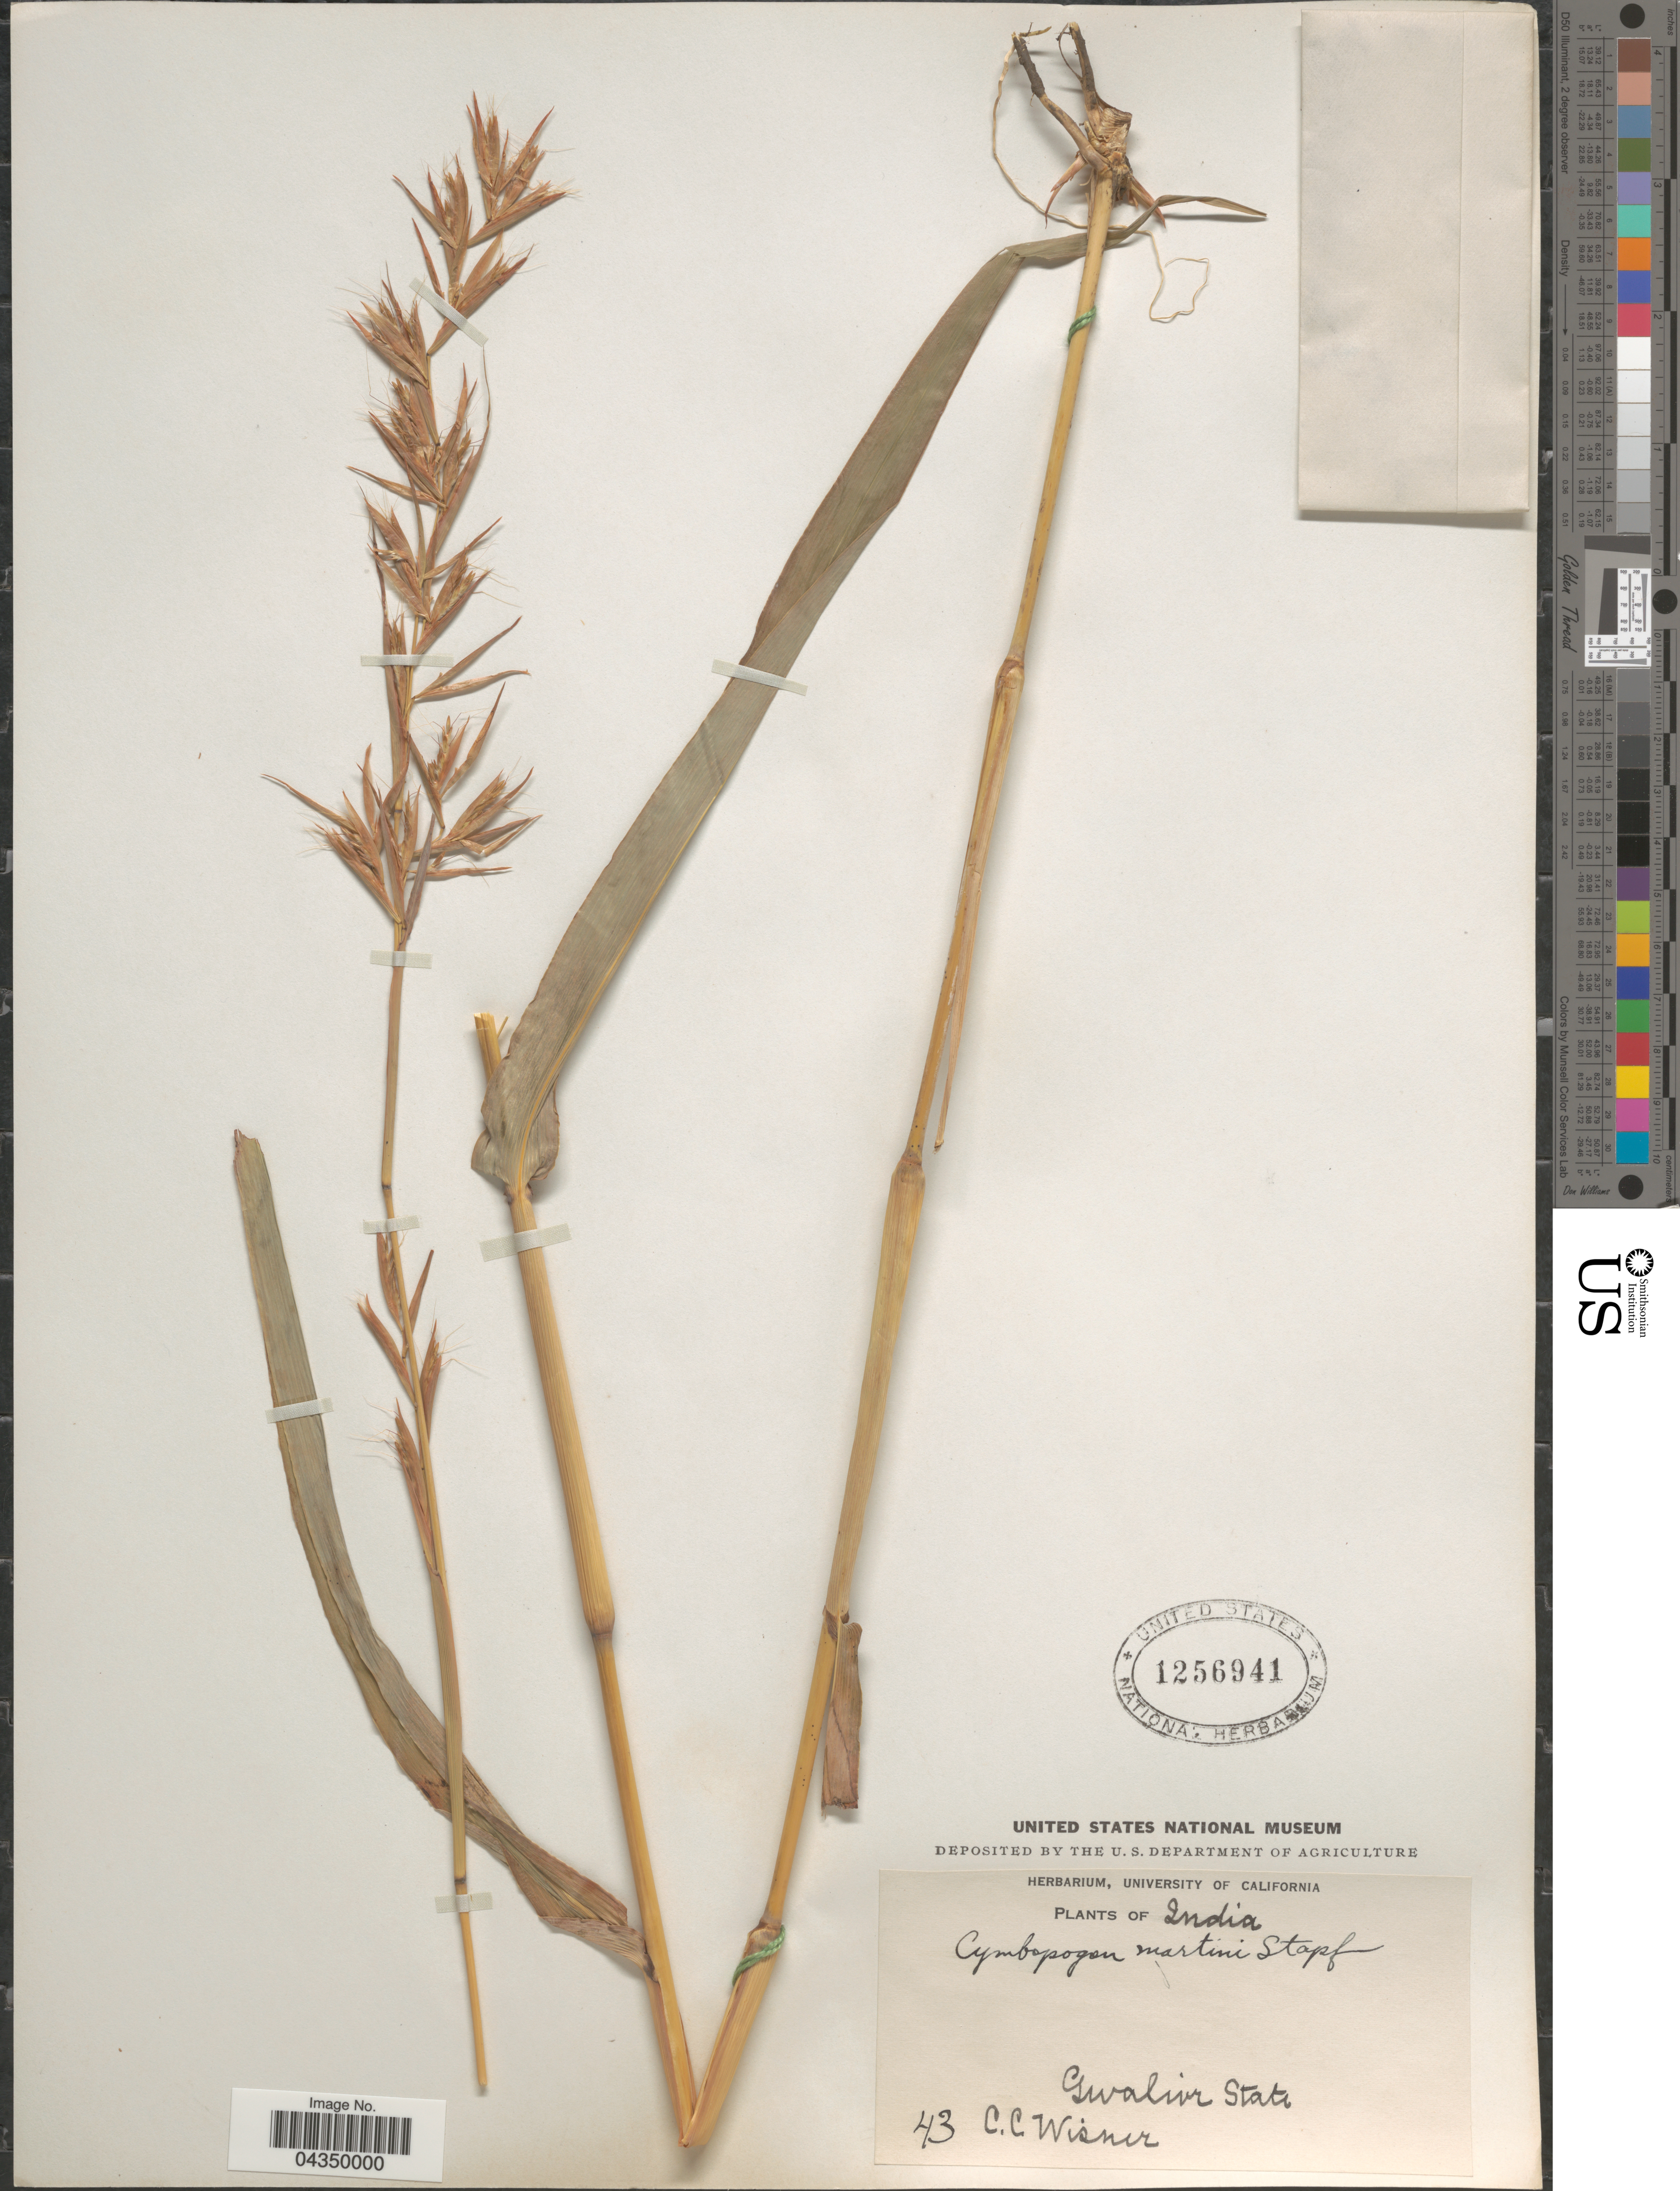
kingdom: Plantae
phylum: Tracheophyta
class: Liliopsida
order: Poales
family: Poaceae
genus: Cymbopogon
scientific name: Cymbopogon martini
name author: (Roxb.) Stapf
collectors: C. Wisner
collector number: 43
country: India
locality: Gwalior State.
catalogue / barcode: US 1256941